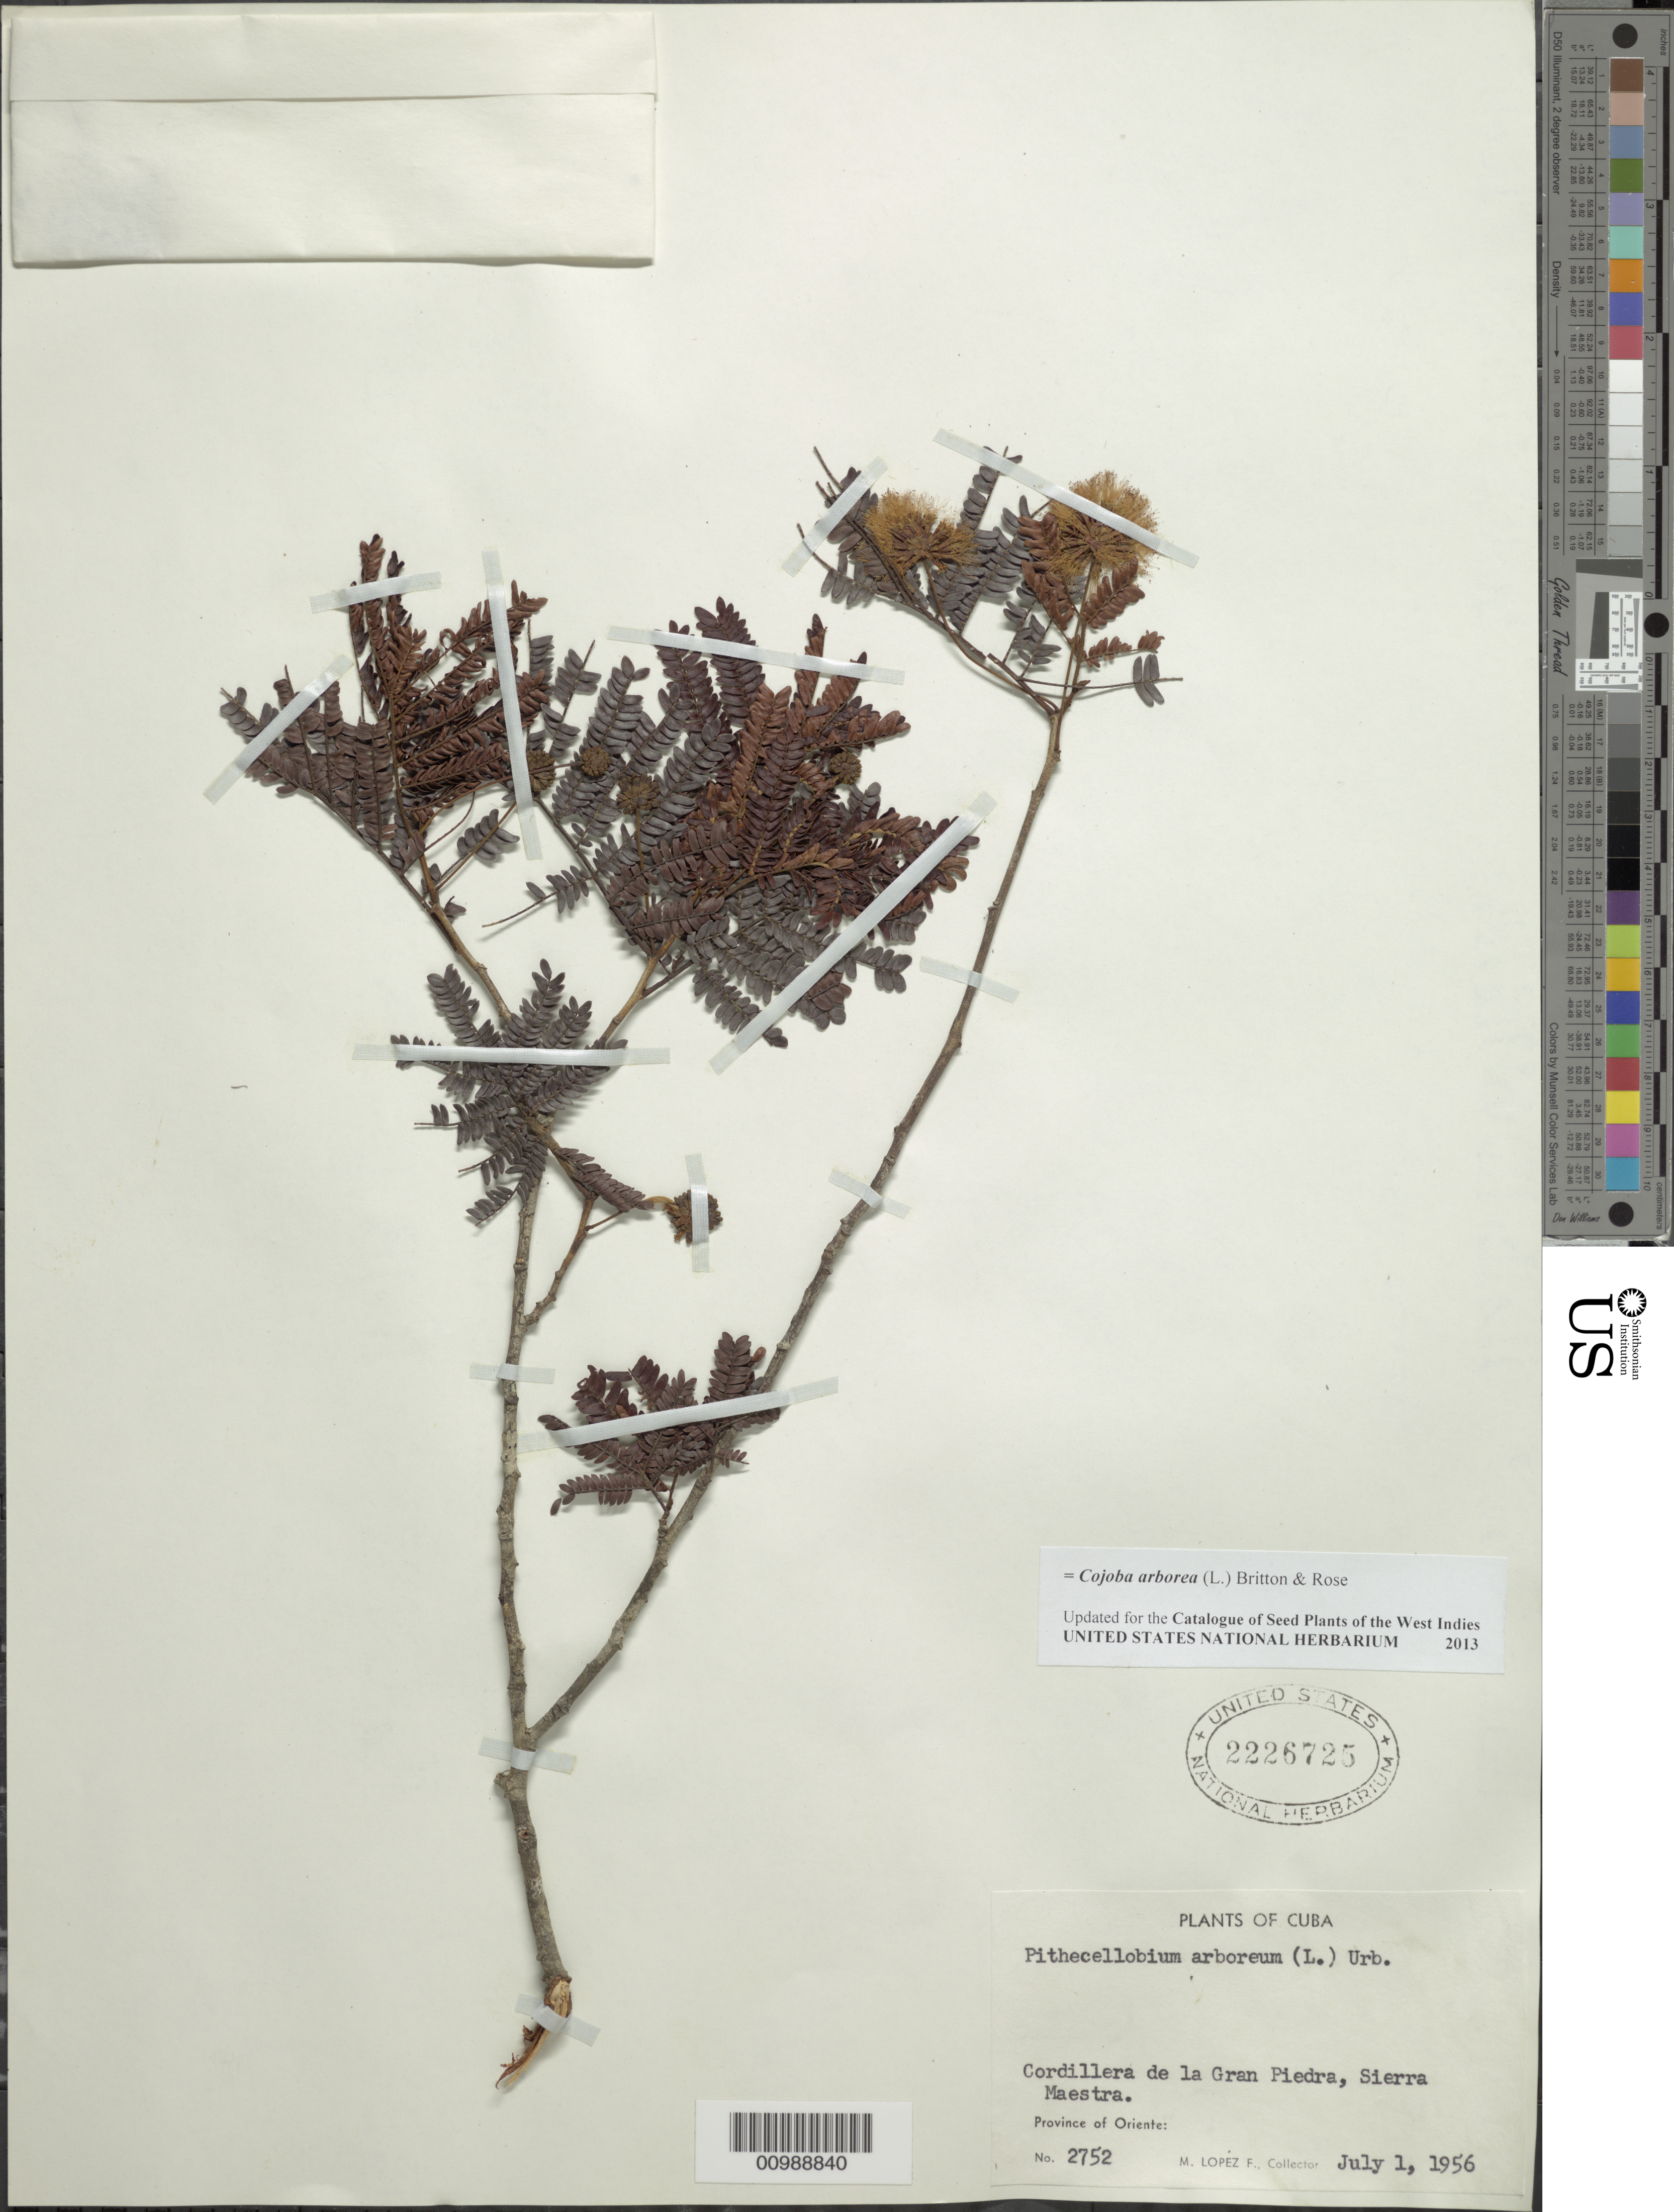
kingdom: Plantae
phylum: Tracheophyta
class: Magnoliopsida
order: Fabales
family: Fabaceae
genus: Cojoba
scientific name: Cojoba arborea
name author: (L.) Britton & Rose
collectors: M. López Figueiras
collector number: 2752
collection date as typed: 01 Jul 1956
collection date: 1956-07-01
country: Cuba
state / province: Oriente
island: Cuba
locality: Cordillera de la Gran Piedra; Sierra Maestra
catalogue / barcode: US 2226725